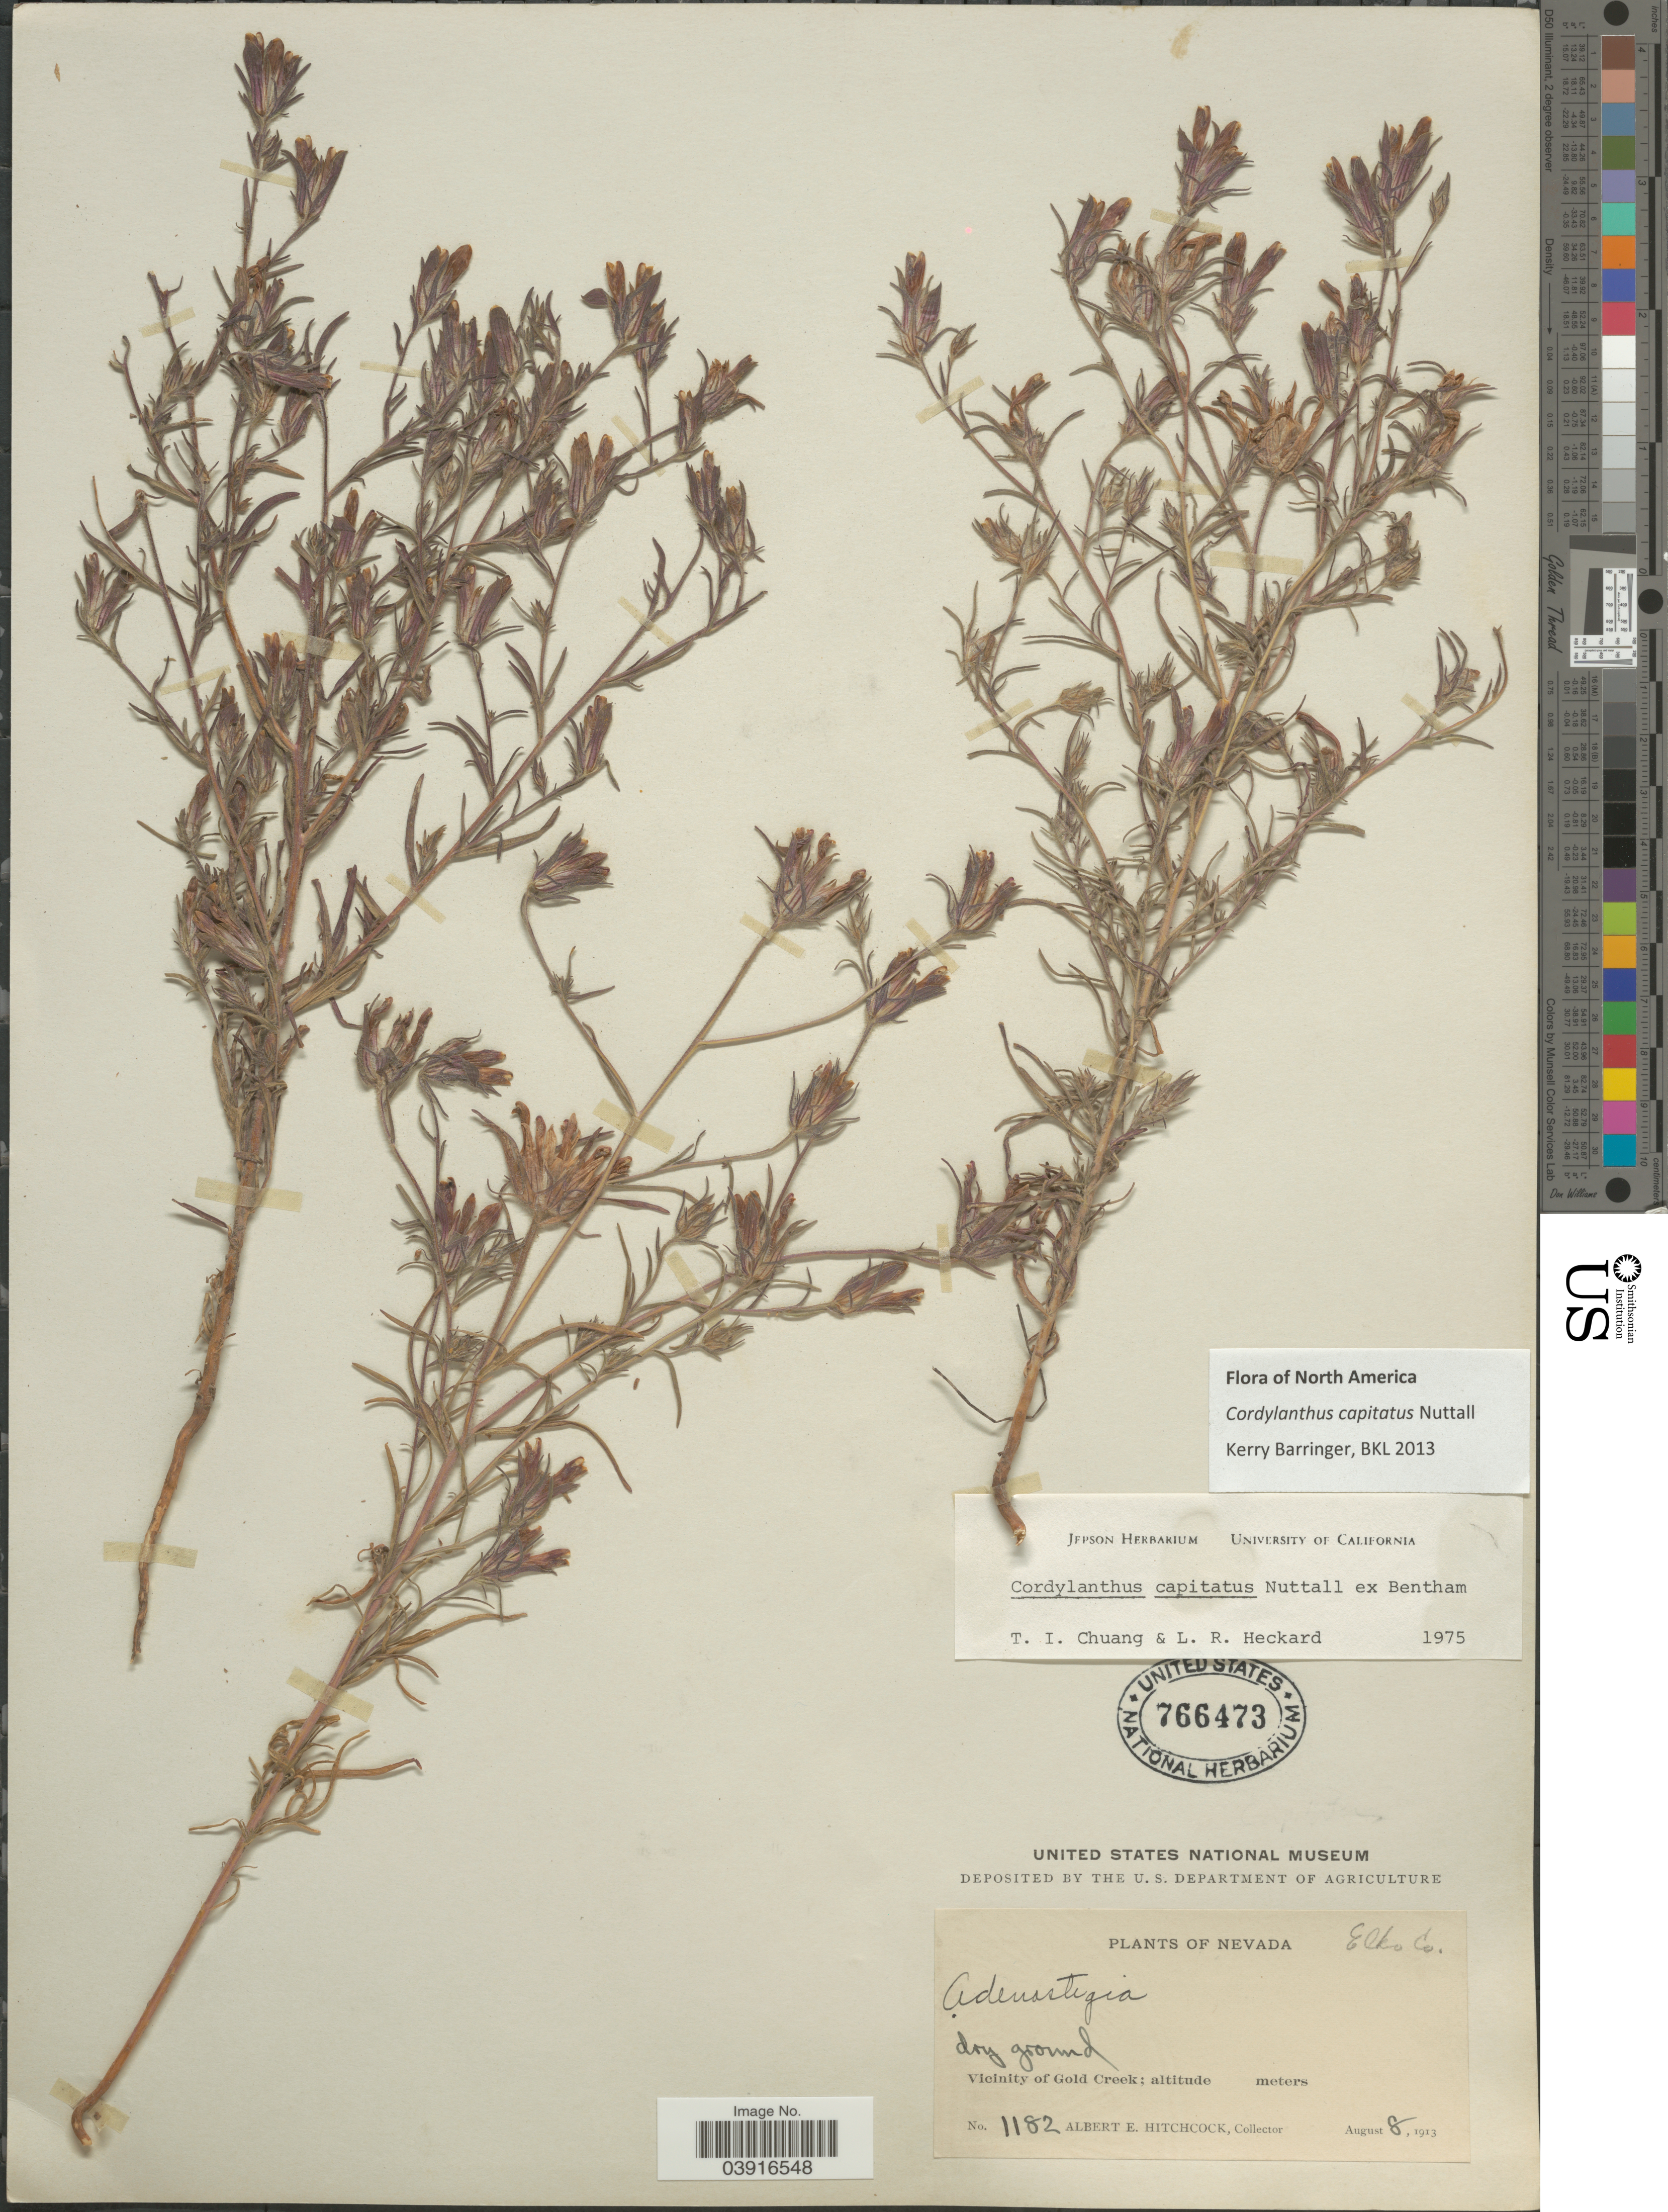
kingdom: Plantae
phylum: Tracheophyta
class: Magnoliopsida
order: Lamiales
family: Orobanchaceae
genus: Cordylanthus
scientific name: Cordylanthus capitatus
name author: Nutt. ex Benth.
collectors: A. Hitchcock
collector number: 1182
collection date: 1913-08-08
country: United States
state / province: Nevada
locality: Elko Co. Vicinity of Gold Creek.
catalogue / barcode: US 766473